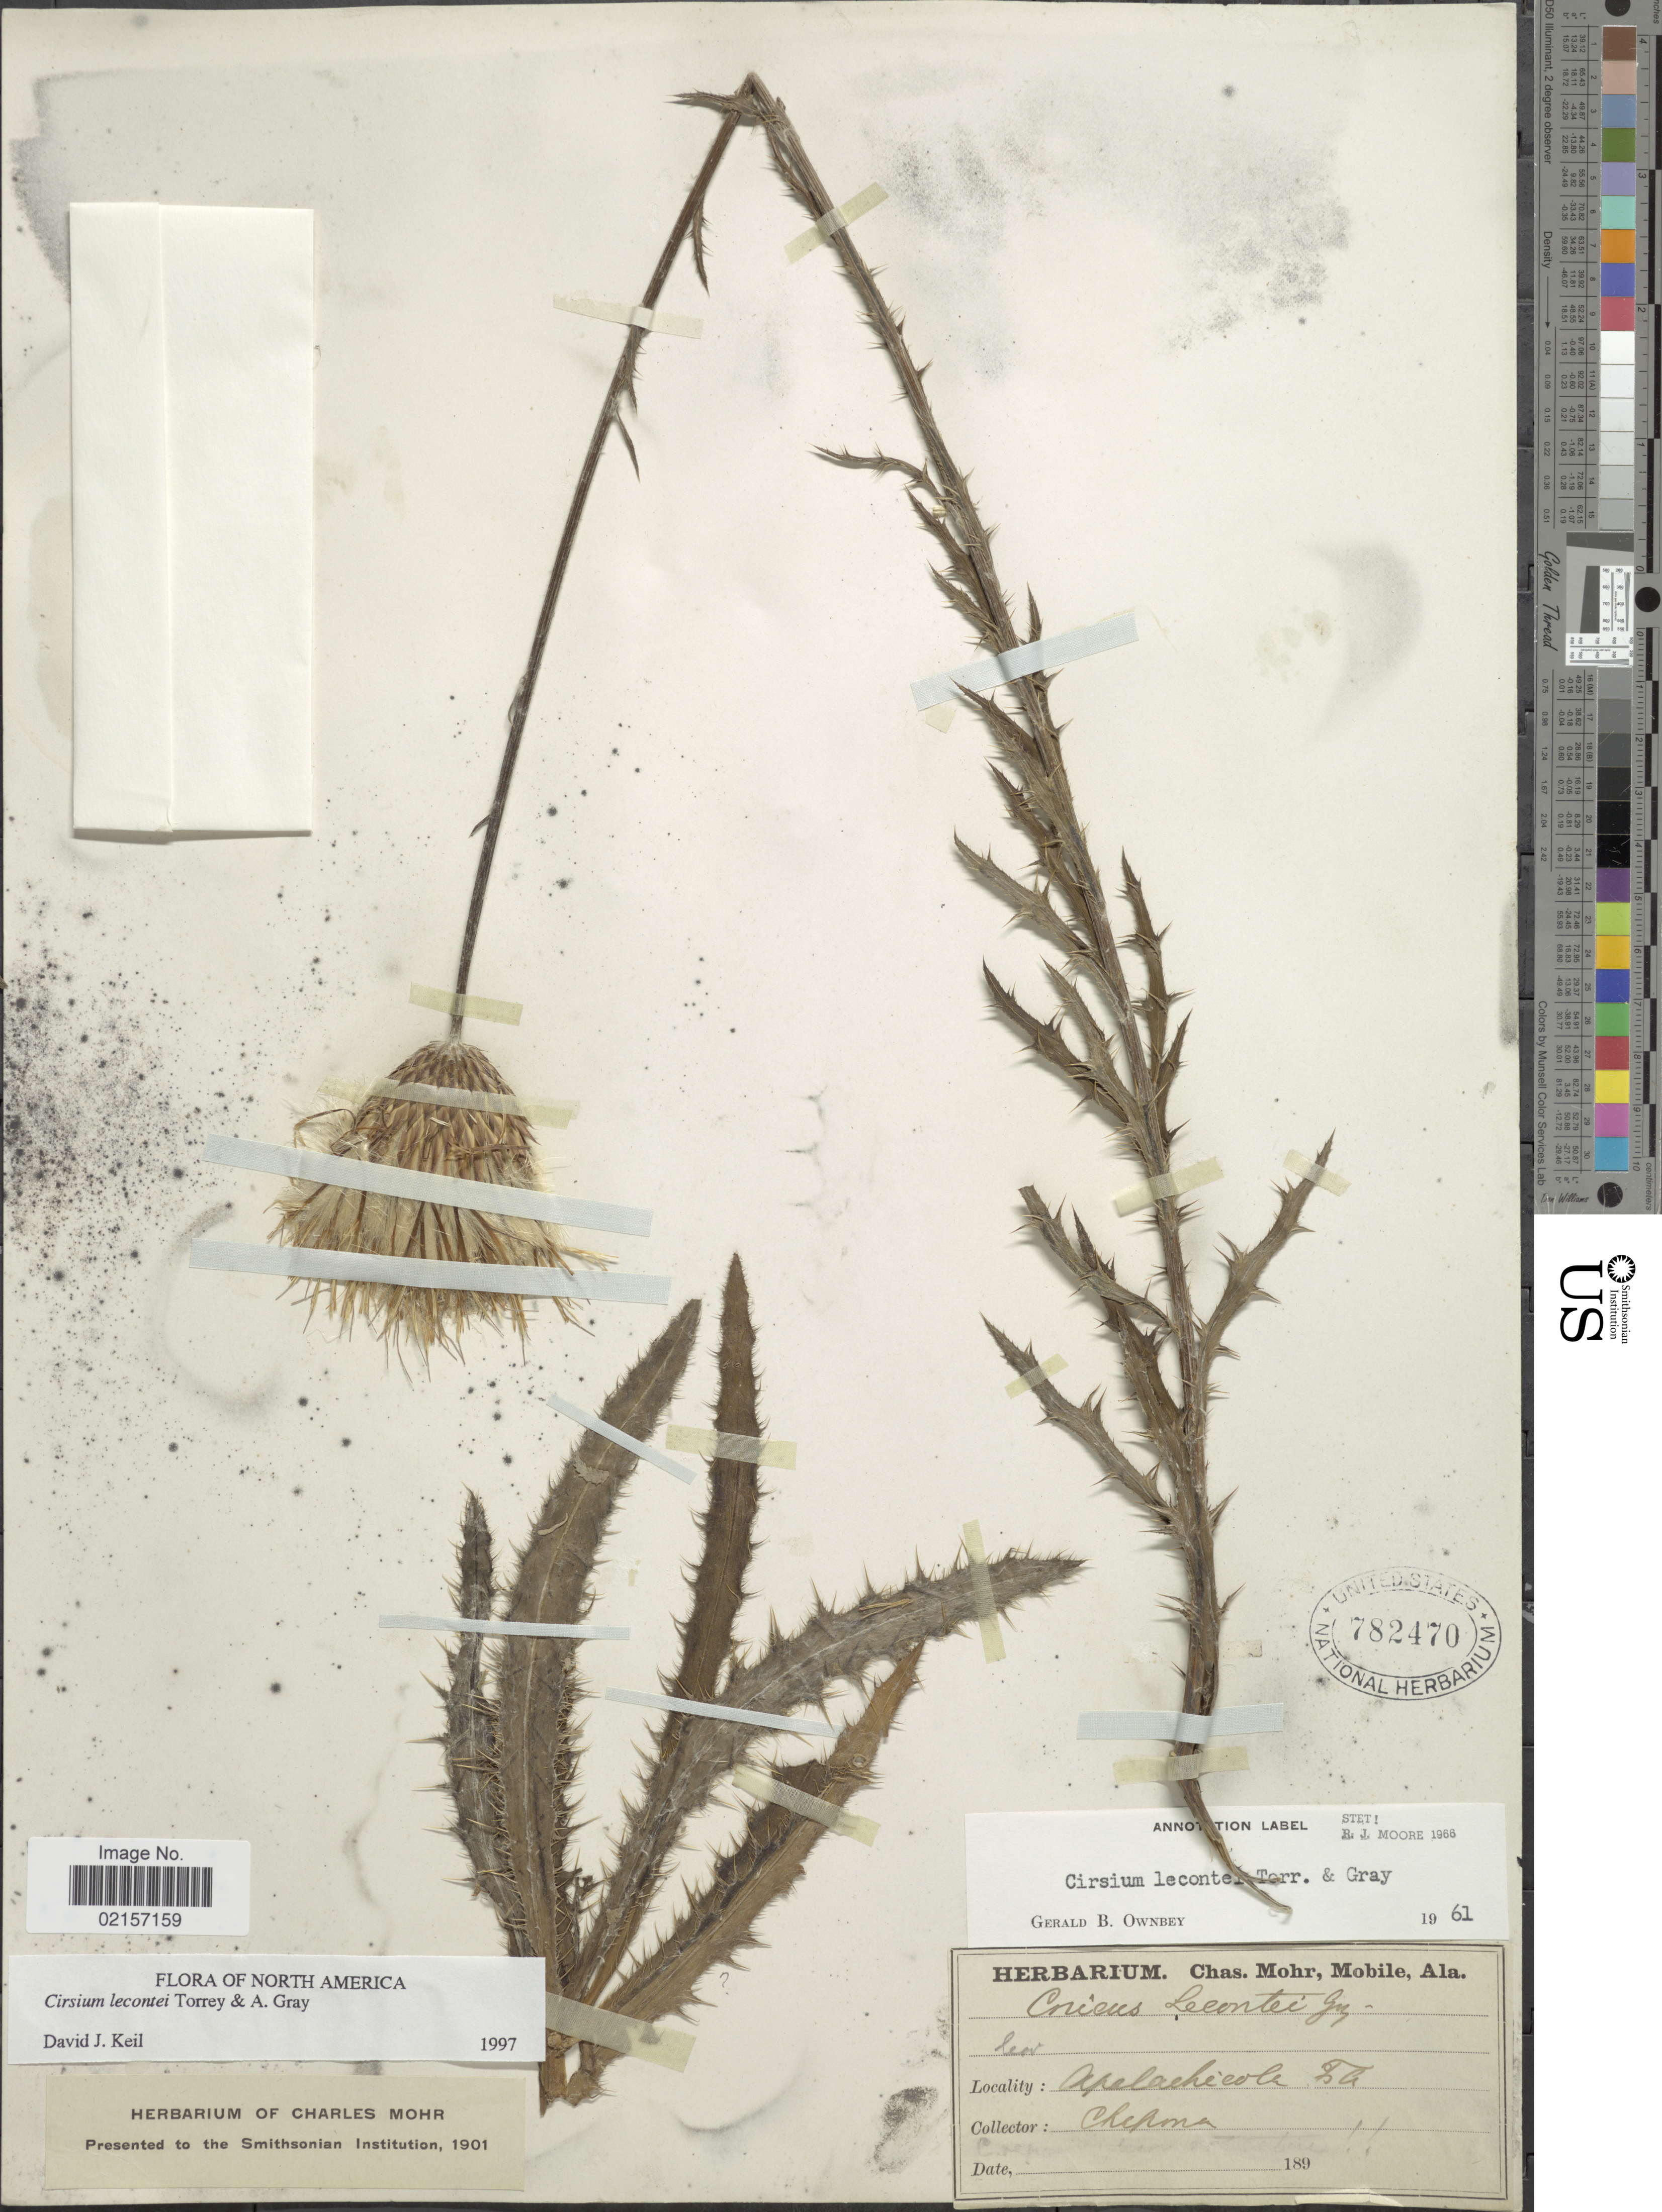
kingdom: Plantae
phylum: Tracheophyta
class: Magnoliopsida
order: Asterales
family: Asteraceae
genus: Cirsium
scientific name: Cirsium lecontei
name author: Torr. & A. Gray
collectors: Mohr, C. T. (herbarium)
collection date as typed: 189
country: United States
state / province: Florida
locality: Apalachicola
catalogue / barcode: US 782470